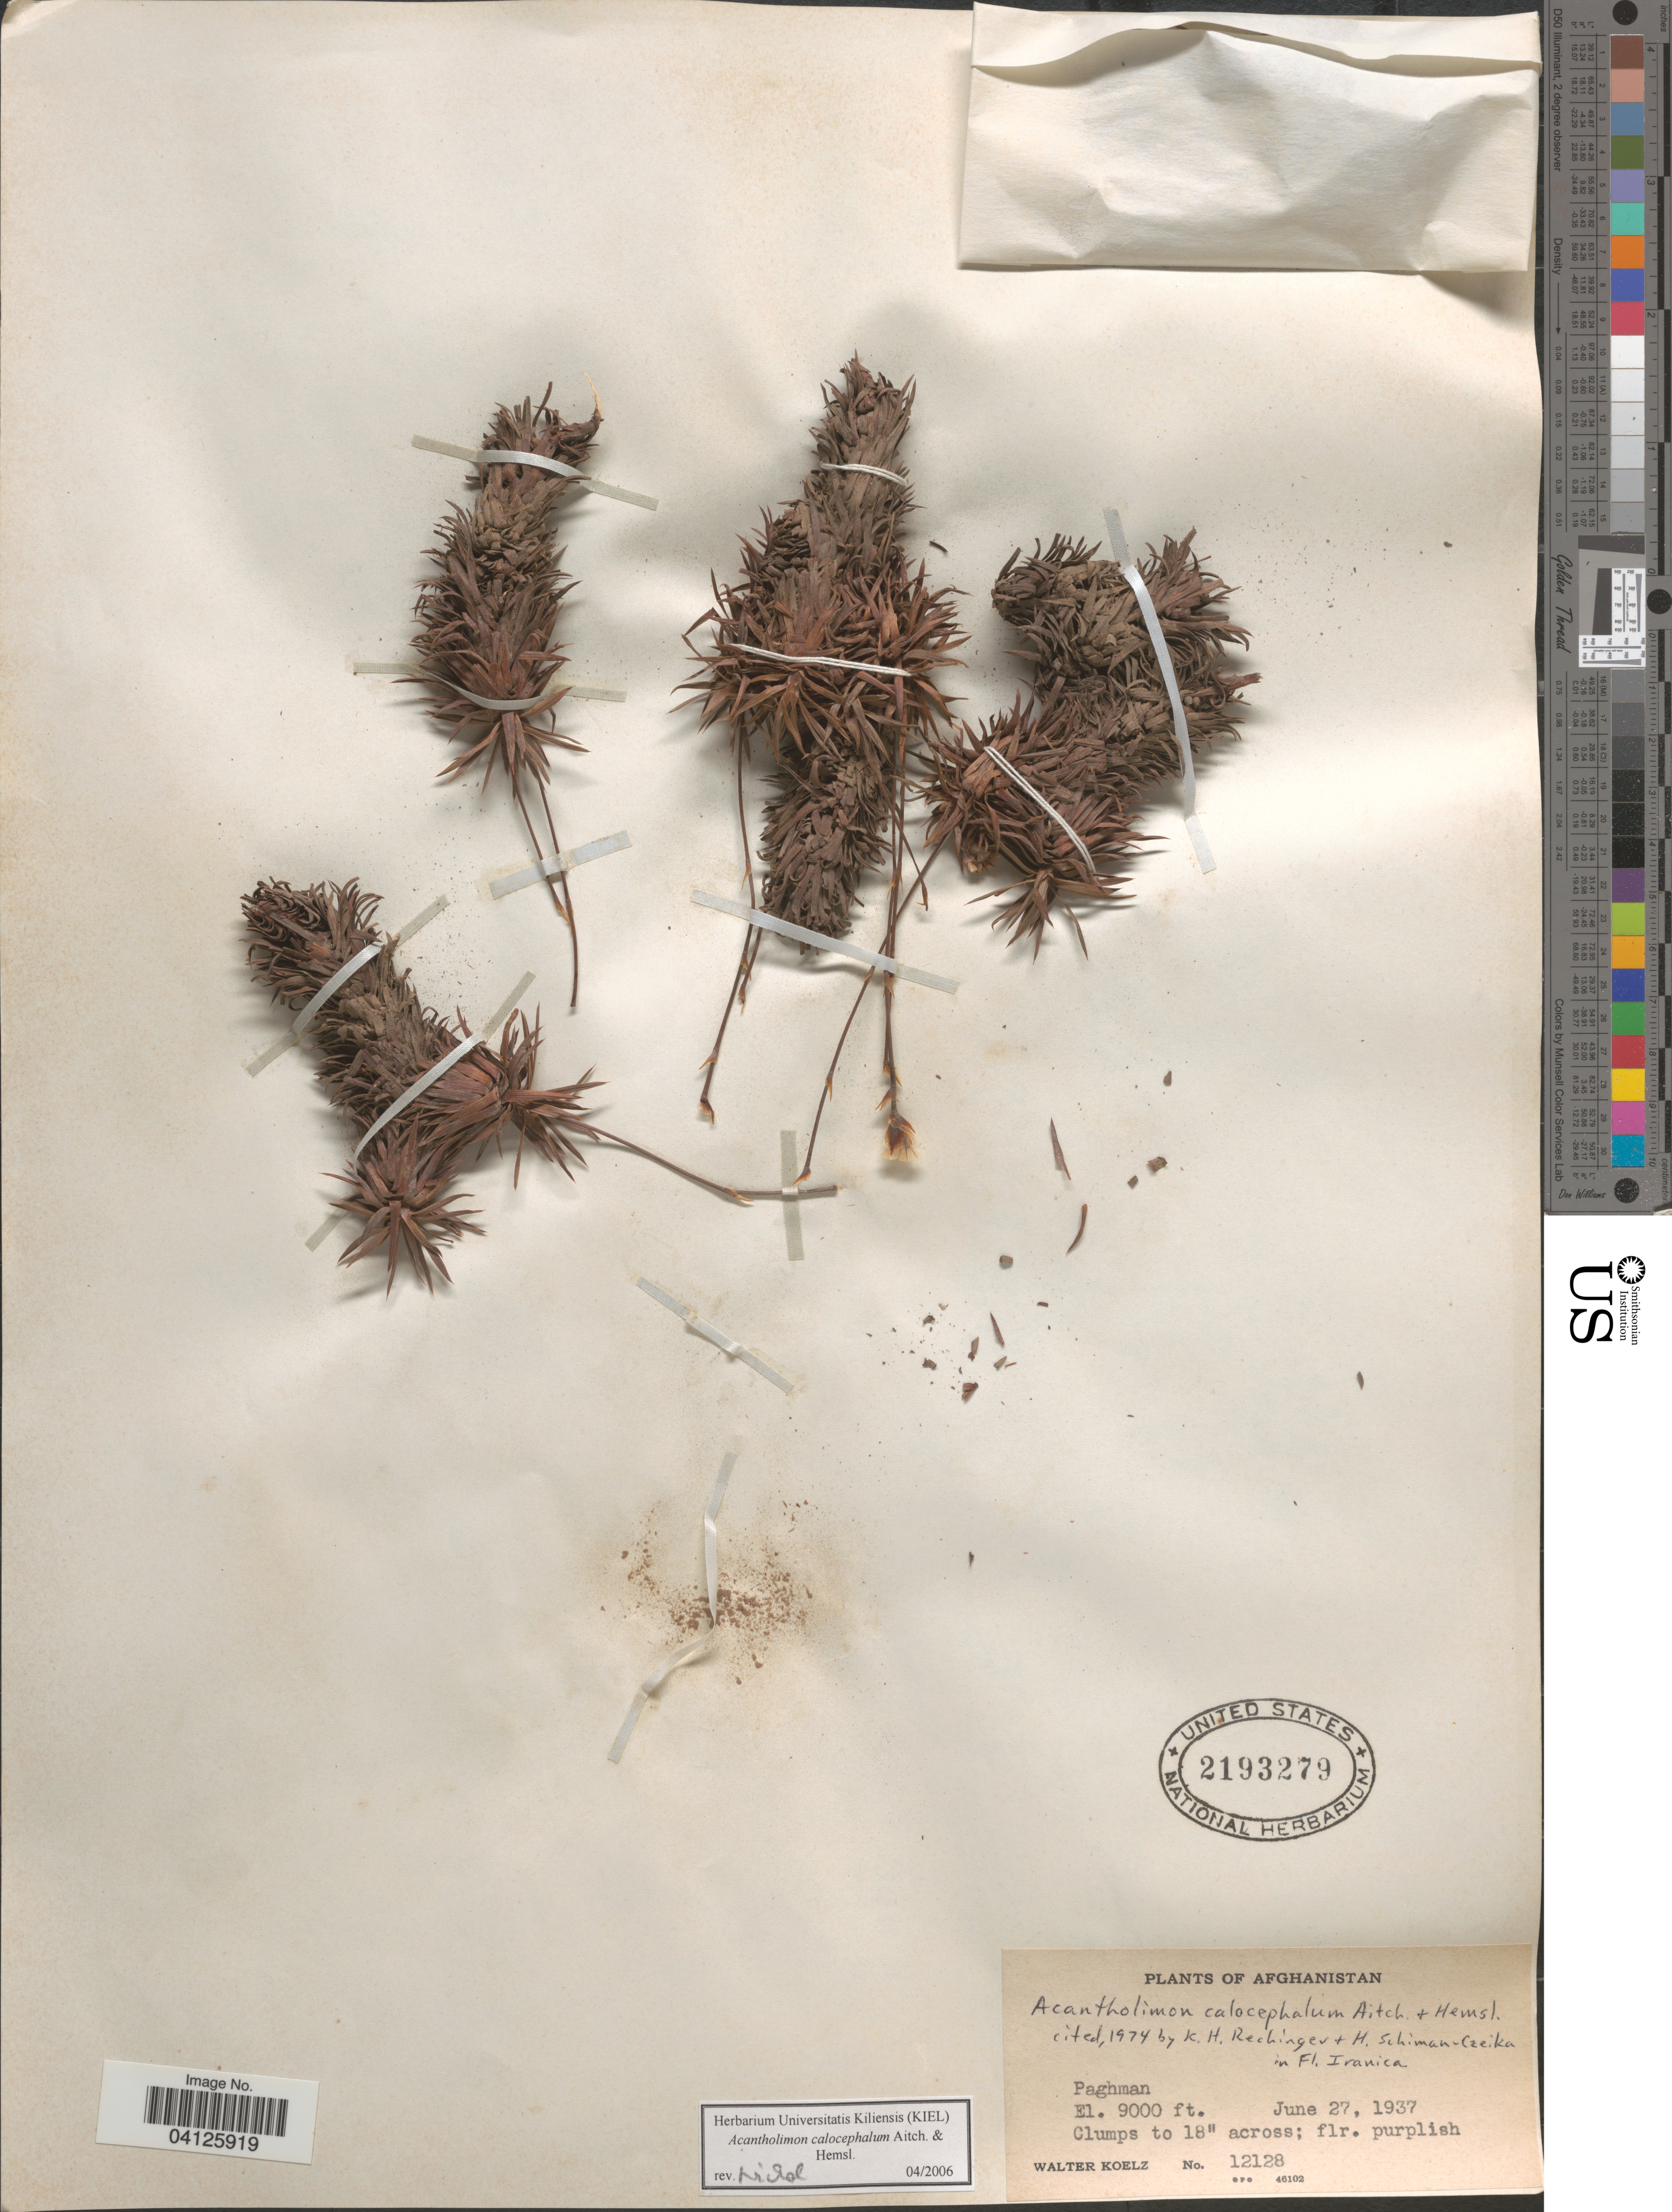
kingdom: Plantae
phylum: Tracheophyta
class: Magnoliopsida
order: Caryophyllales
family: Plumbaginaceae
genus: Acantholimon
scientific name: Acantholimon calocephalum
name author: Aitch. & Hemsl.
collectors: W. N. Koelz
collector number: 12128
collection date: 1937-06-27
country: Afghanistan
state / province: Kabul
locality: Paghman.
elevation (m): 2743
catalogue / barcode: US 2193279